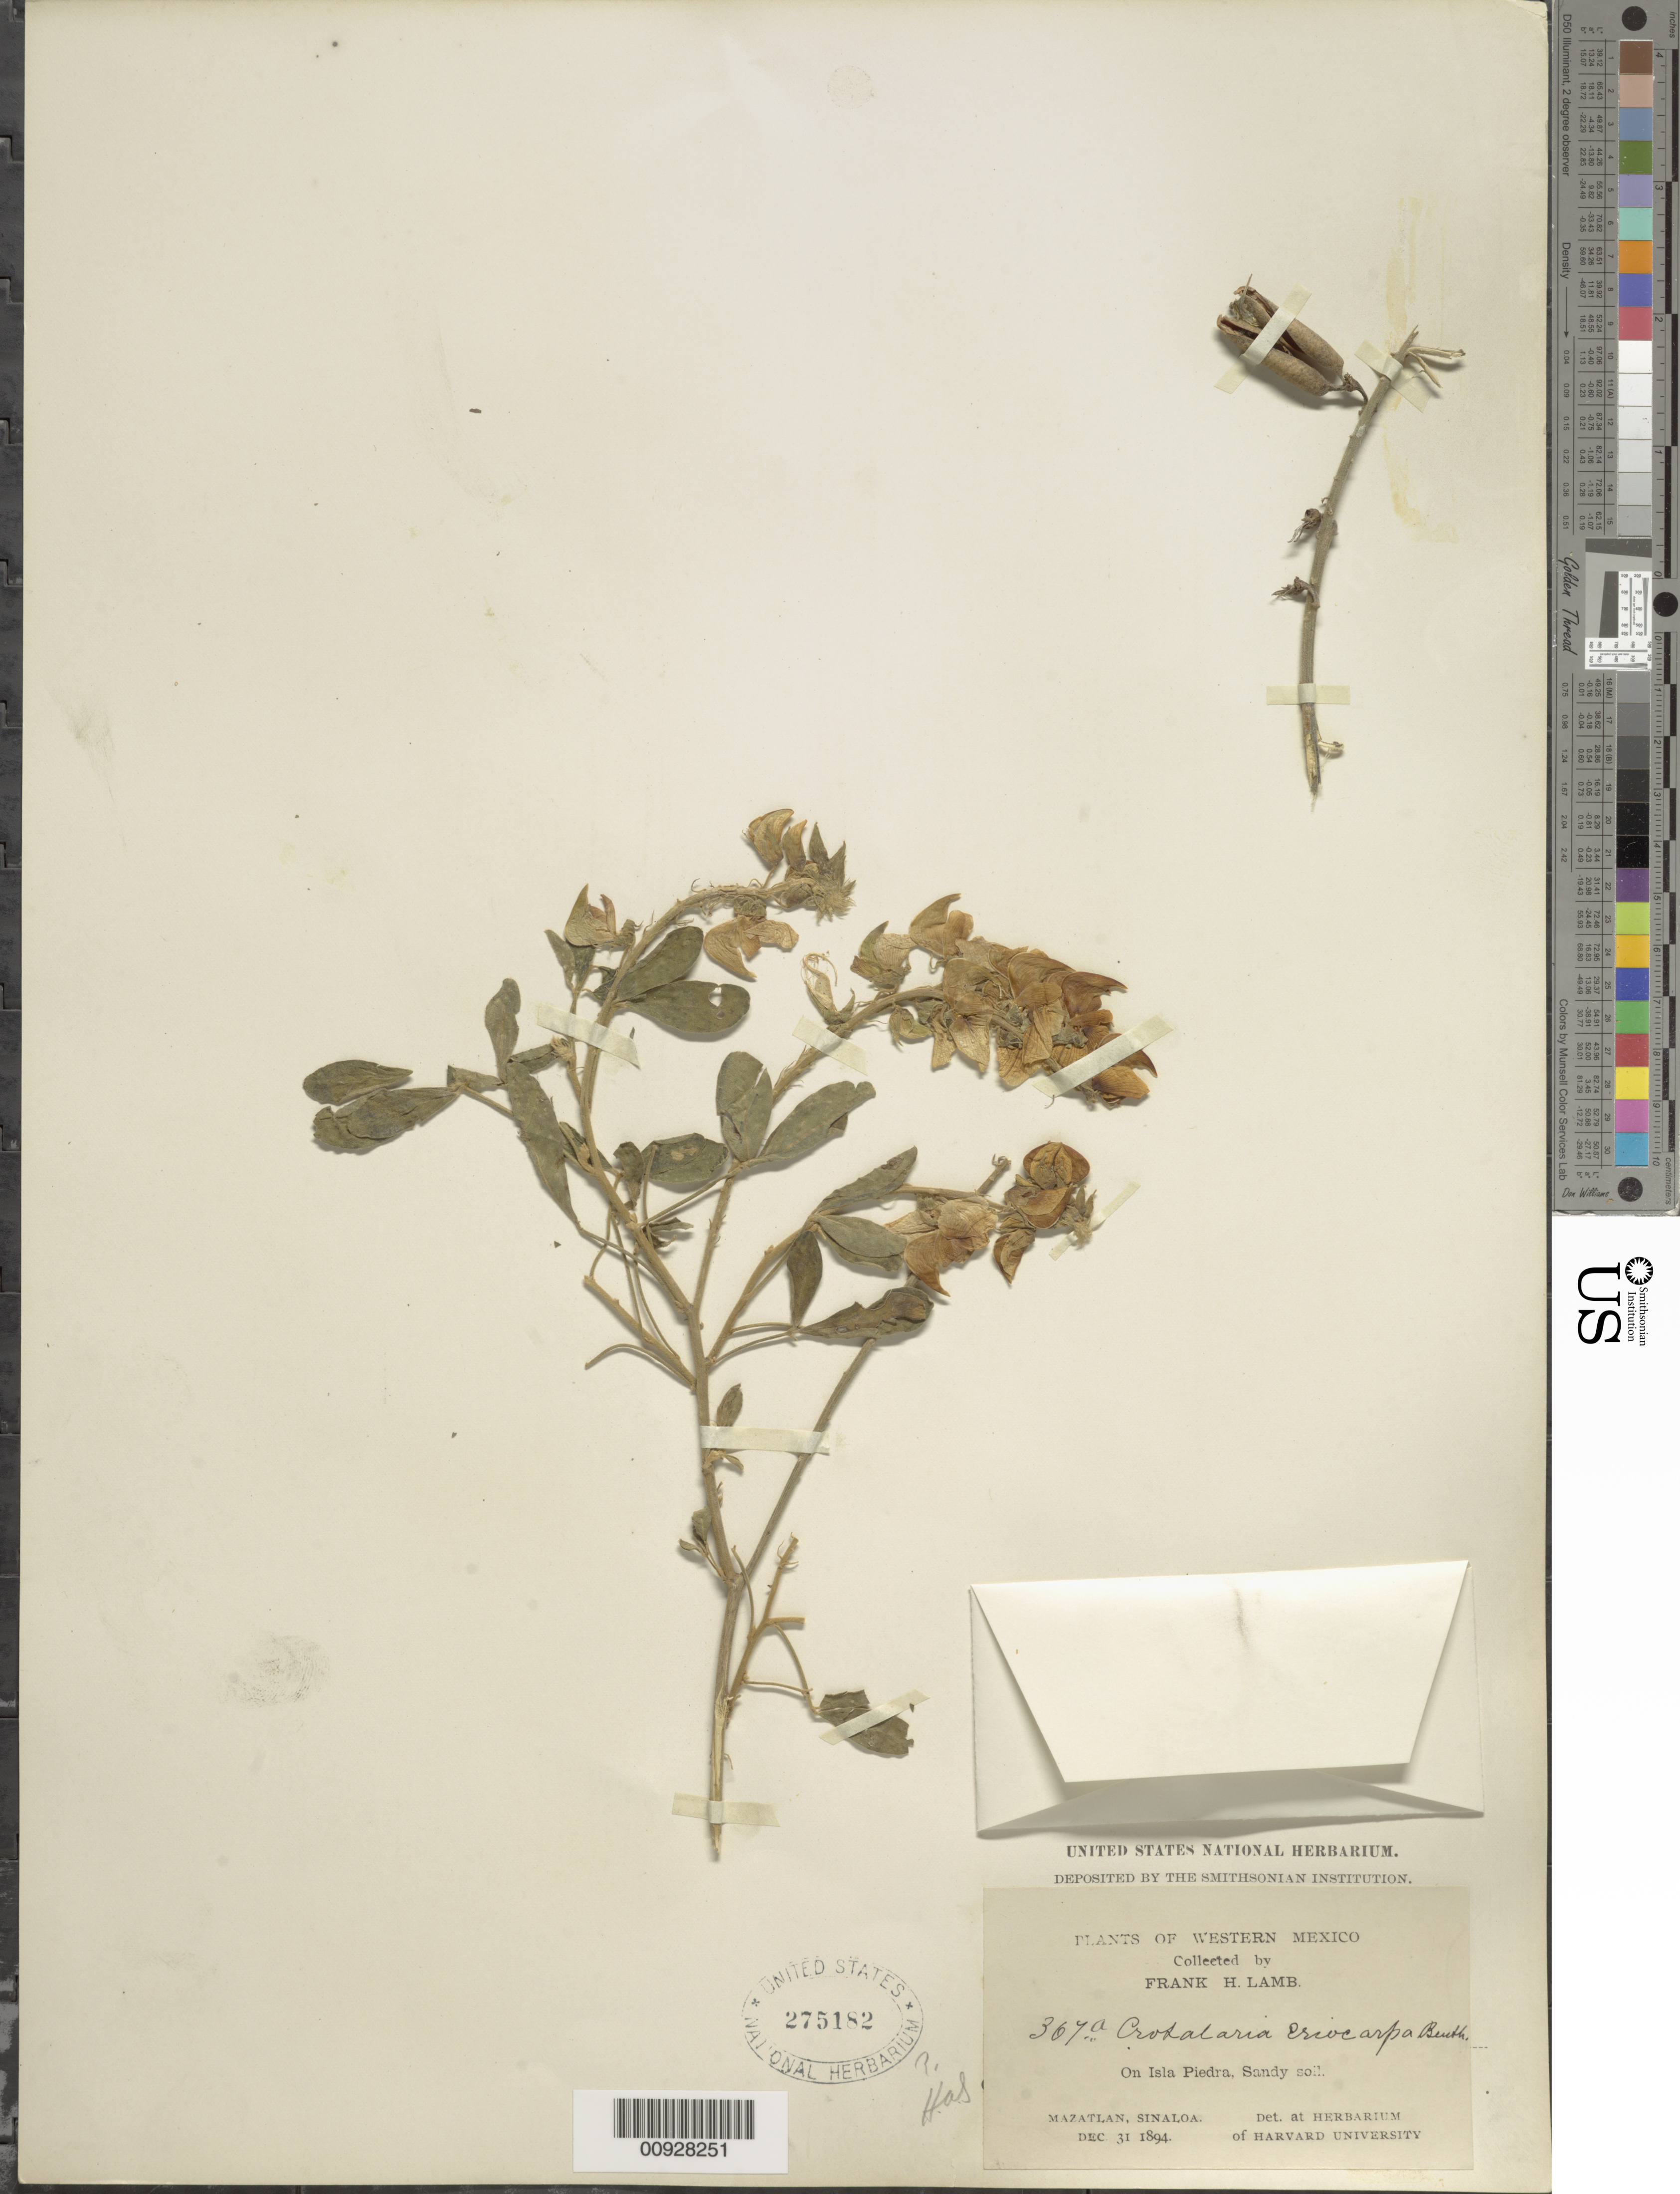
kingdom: Plantae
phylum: Tracheophyta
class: Magnoliopsida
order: Fabales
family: Fabaceae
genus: Crotalaria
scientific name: Crotalaria sp.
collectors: F. H. Lamb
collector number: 367 a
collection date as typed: Dec 31 1894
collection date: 1894-12-31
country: Mexico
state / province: Sinaloa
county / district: Mazatlán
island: Piedra I.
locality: On Isla Piedra.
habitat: Sandy soil.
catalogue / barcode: US 275182